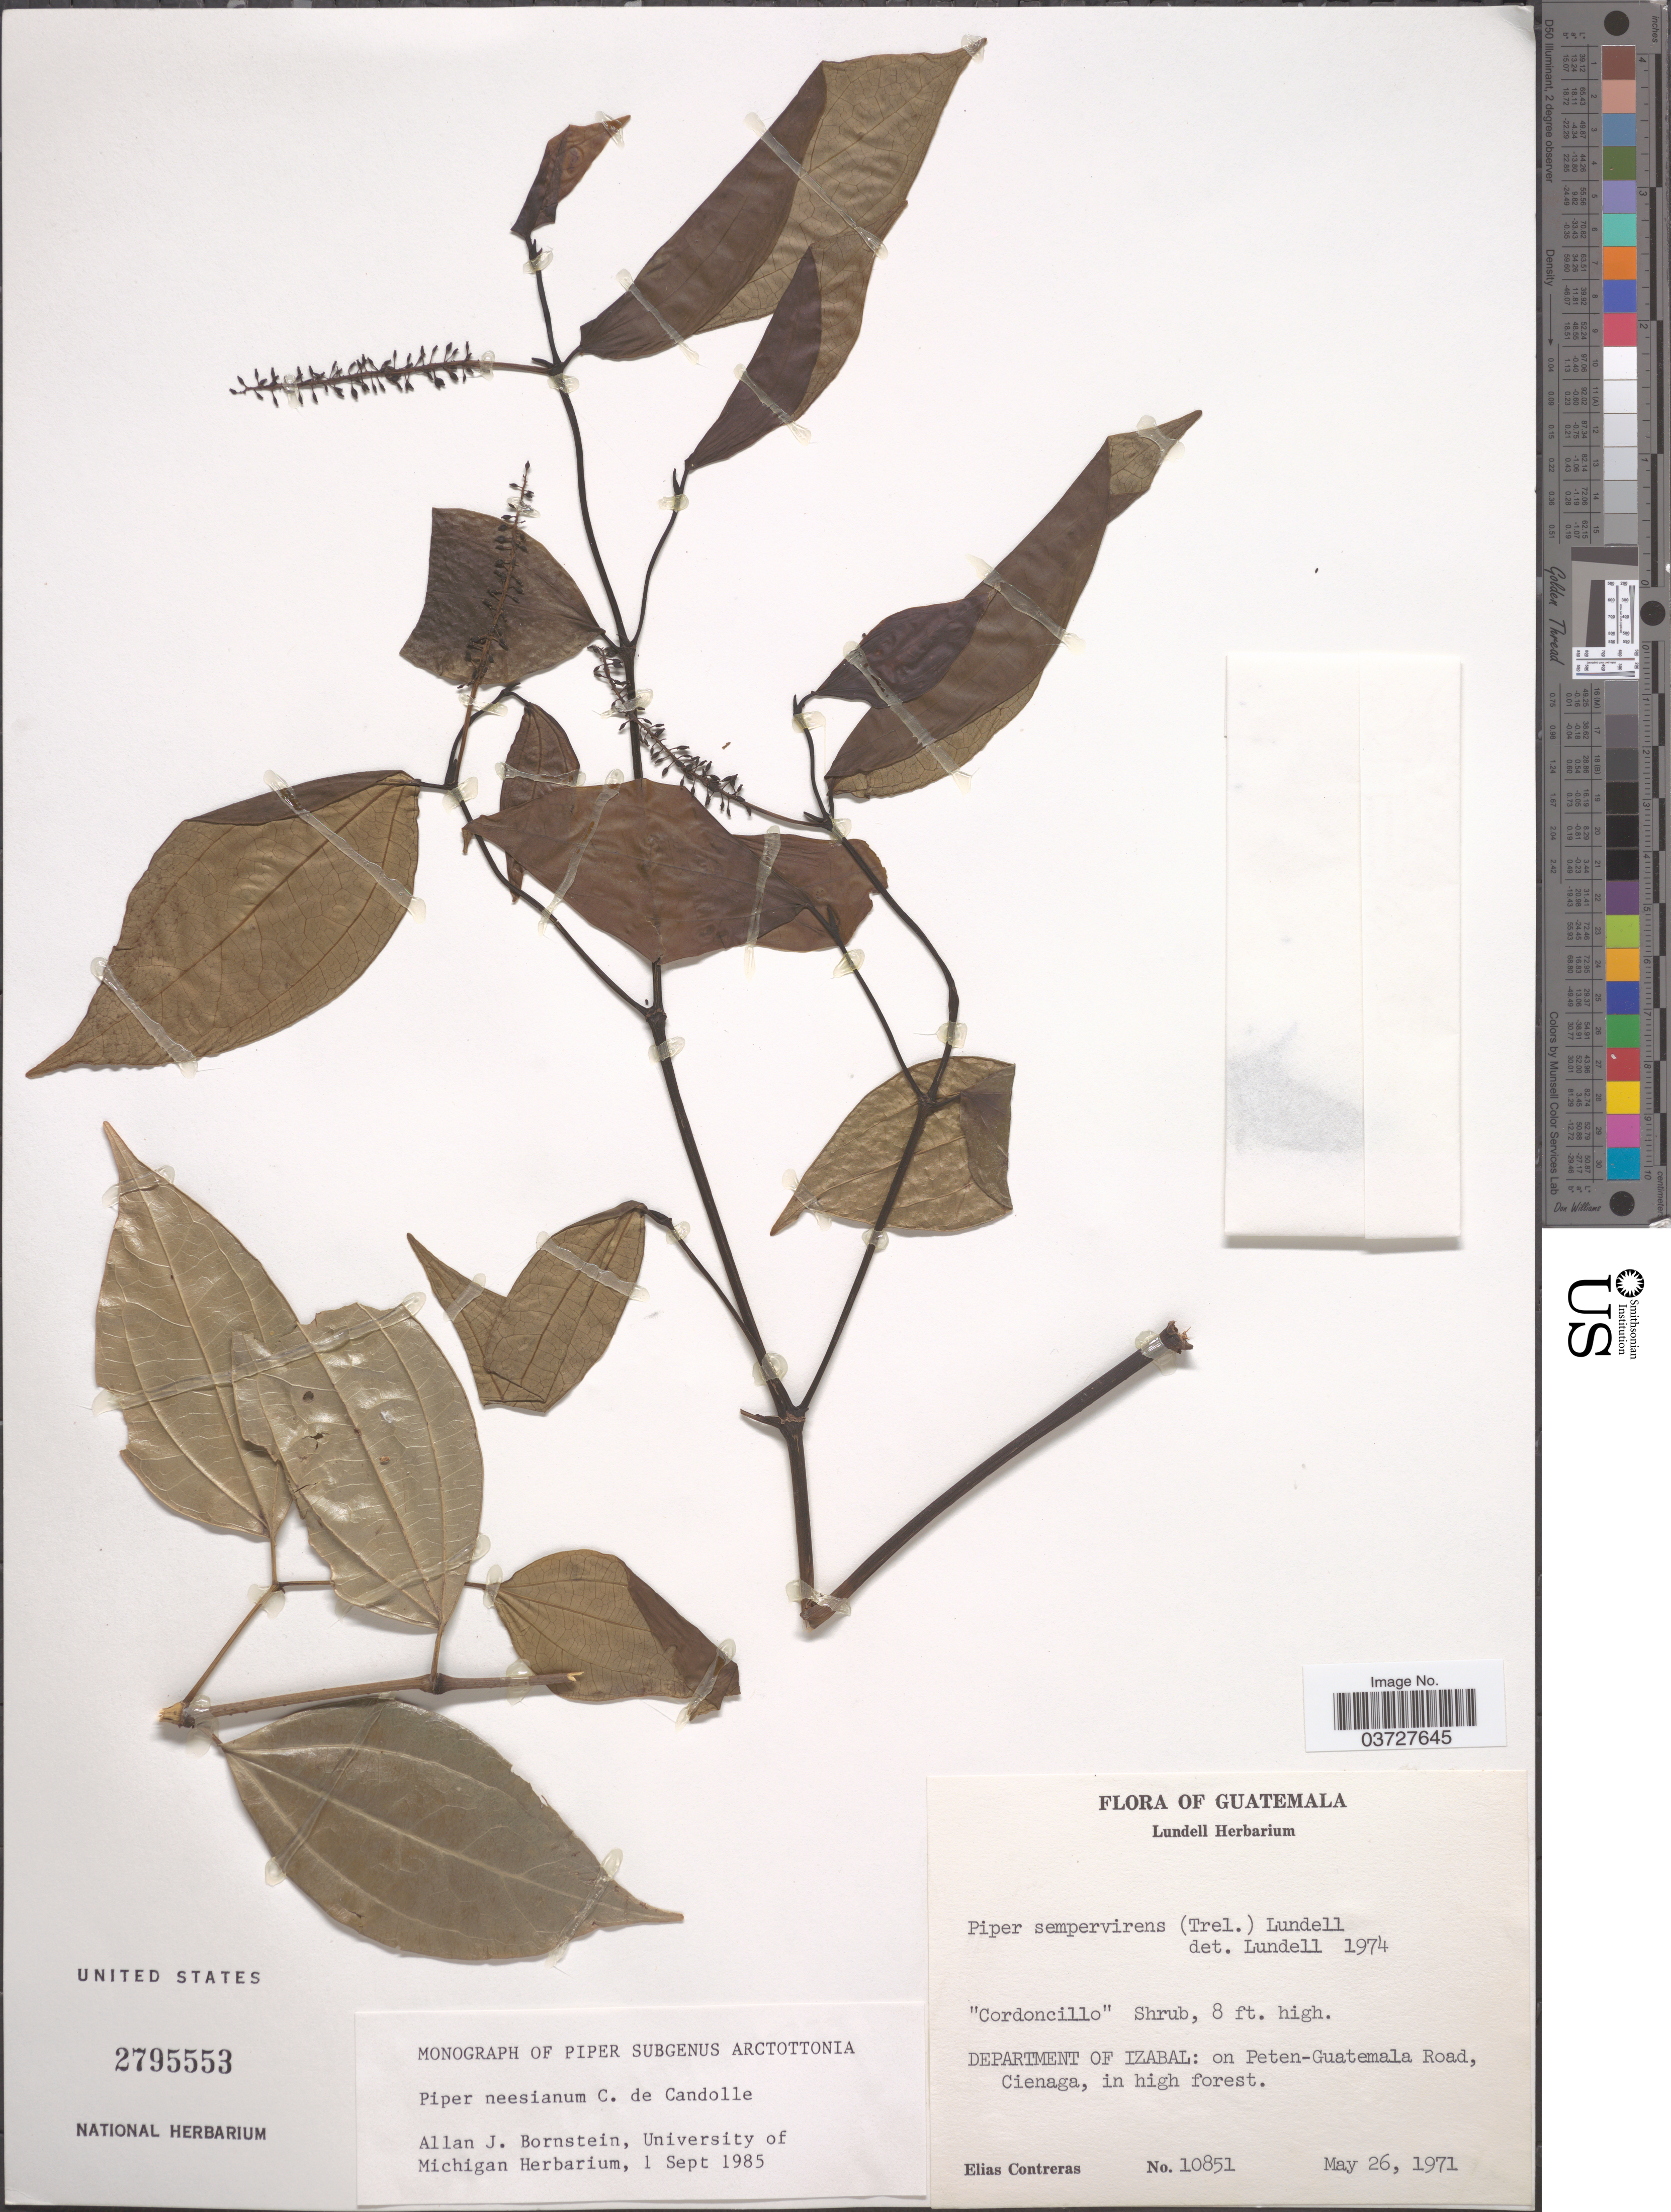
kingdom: Plantae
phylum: Tracheophyta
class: Magnoliopsida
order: Piperales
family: Piperaceae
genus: Piper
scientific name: Piper neesianum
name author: C. DC.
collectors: E. Contreras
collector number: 10851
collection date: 1971-05-26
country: Guatemala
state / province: Izabal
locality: Department of Izabal: on Peten-Guatemala Road, Cienaga, in high forest.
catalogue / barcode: US 2795553